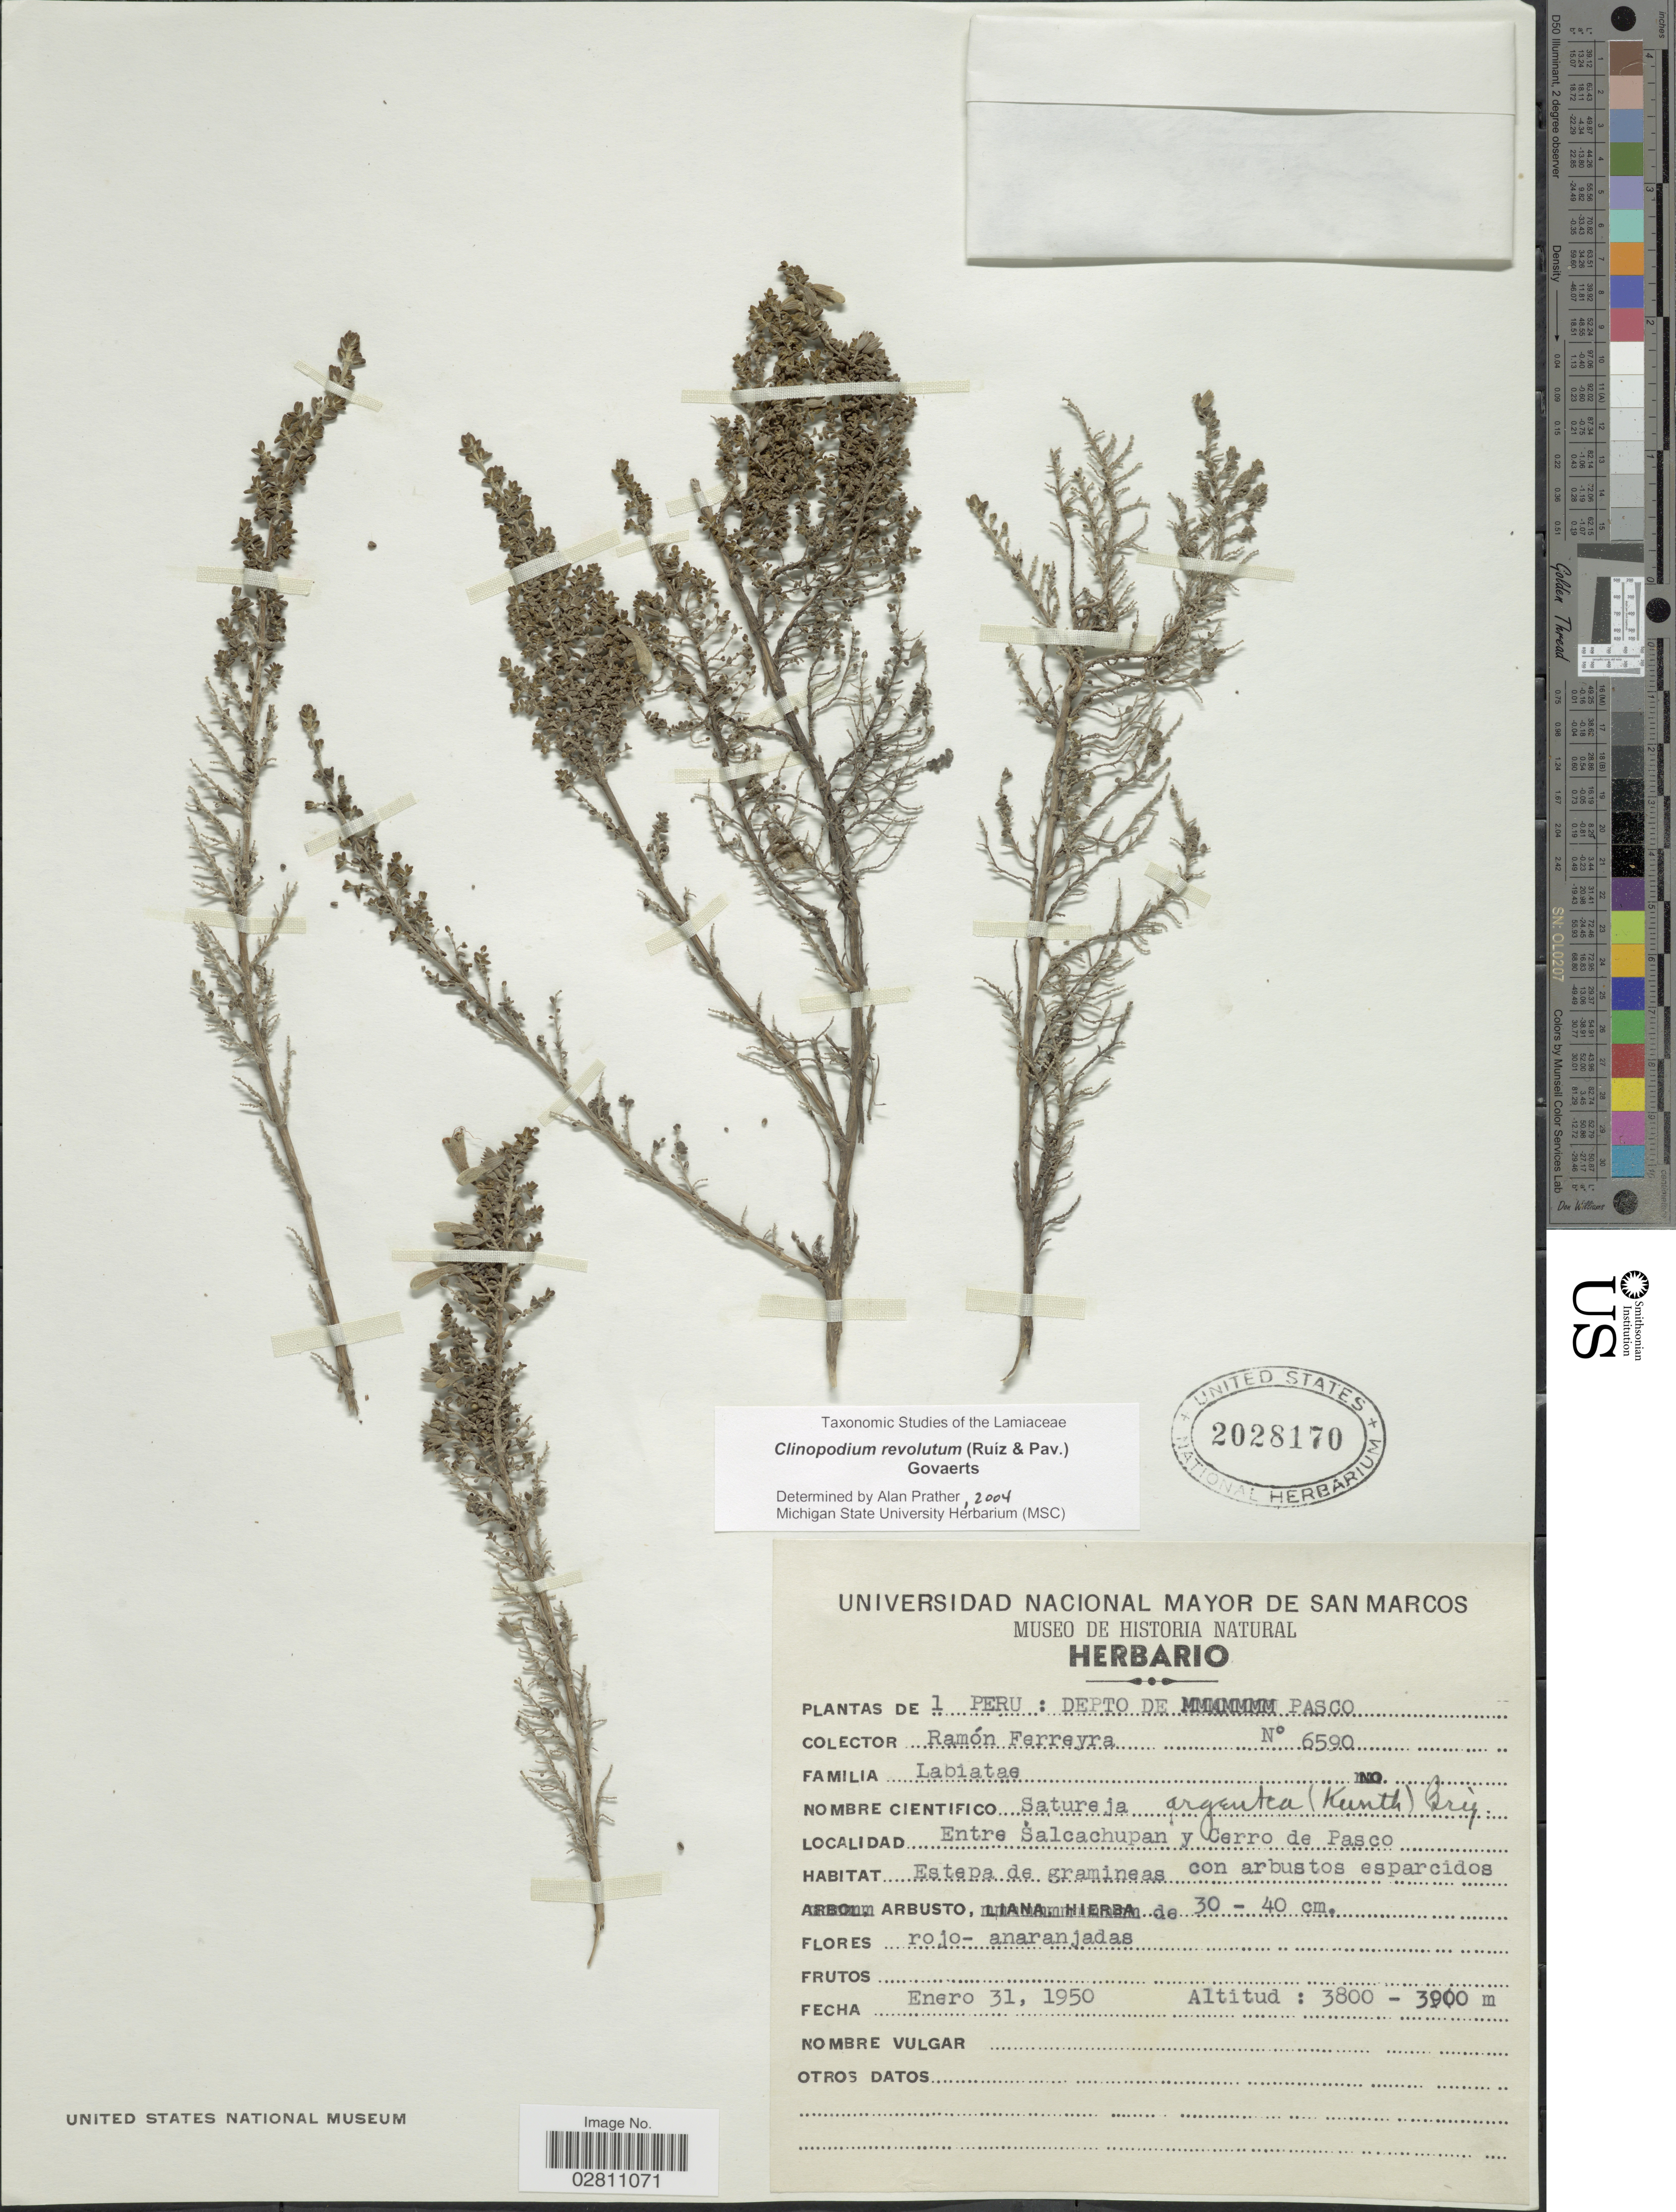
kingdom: Plantae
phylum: Tracheophyta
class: Magnoliopsida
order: Lamiales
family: Lamiaceae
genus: Clinopodium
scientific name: Clinopodium revolutum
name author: (Ruiz & Pav.) Govaerts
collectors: R. A. Ferreyra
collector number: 6590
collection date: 1950-01-31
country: Peru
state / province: Pasco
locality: Depto de Pasco, Entre Salcachupan y Cerro de Pasco.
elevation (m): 3800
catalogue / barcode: US 2028170